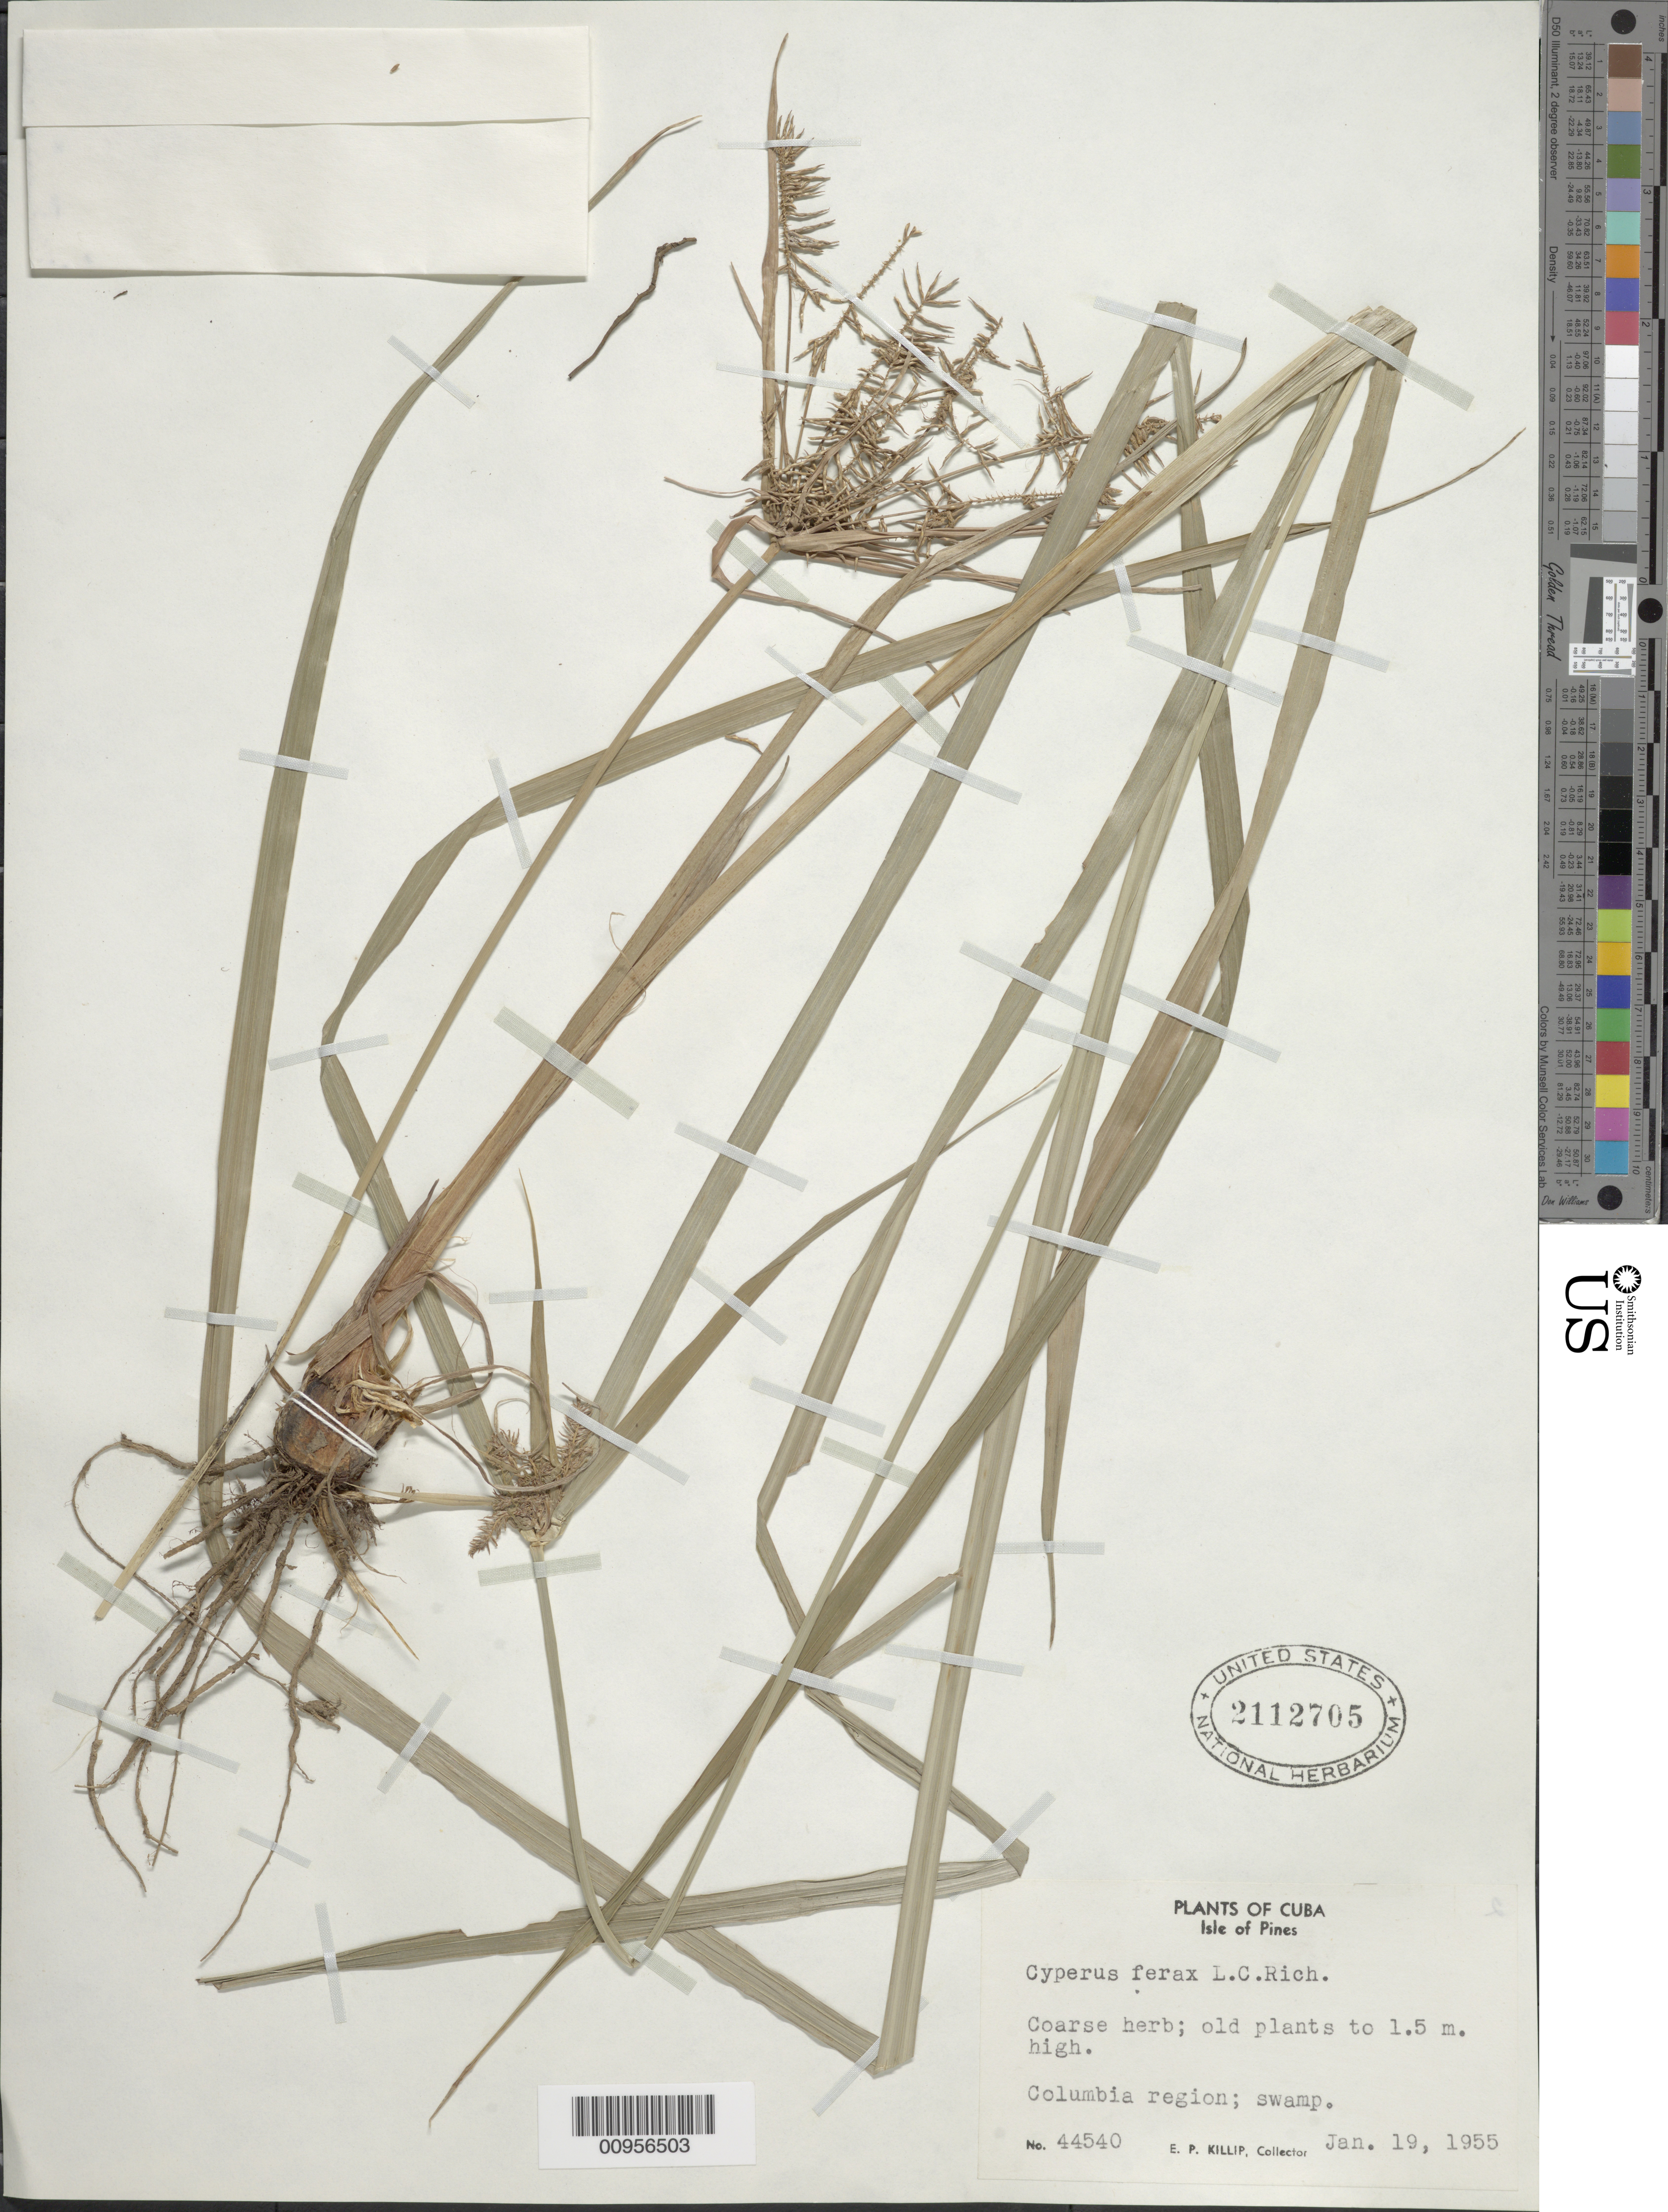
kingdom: Plantae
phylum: Tracheophyta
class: Liliopsida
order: Poales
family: Cyperaceae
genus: Cyperus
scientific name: Cyperus odoratus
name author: L.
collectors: E. P. Killip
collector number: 44540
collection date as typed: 19 Jan 1955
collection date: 1955-01-19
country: Cuba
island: Isla de la Juventud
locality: Columbia region, swamp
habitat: Swamp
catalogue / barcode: US 2112705